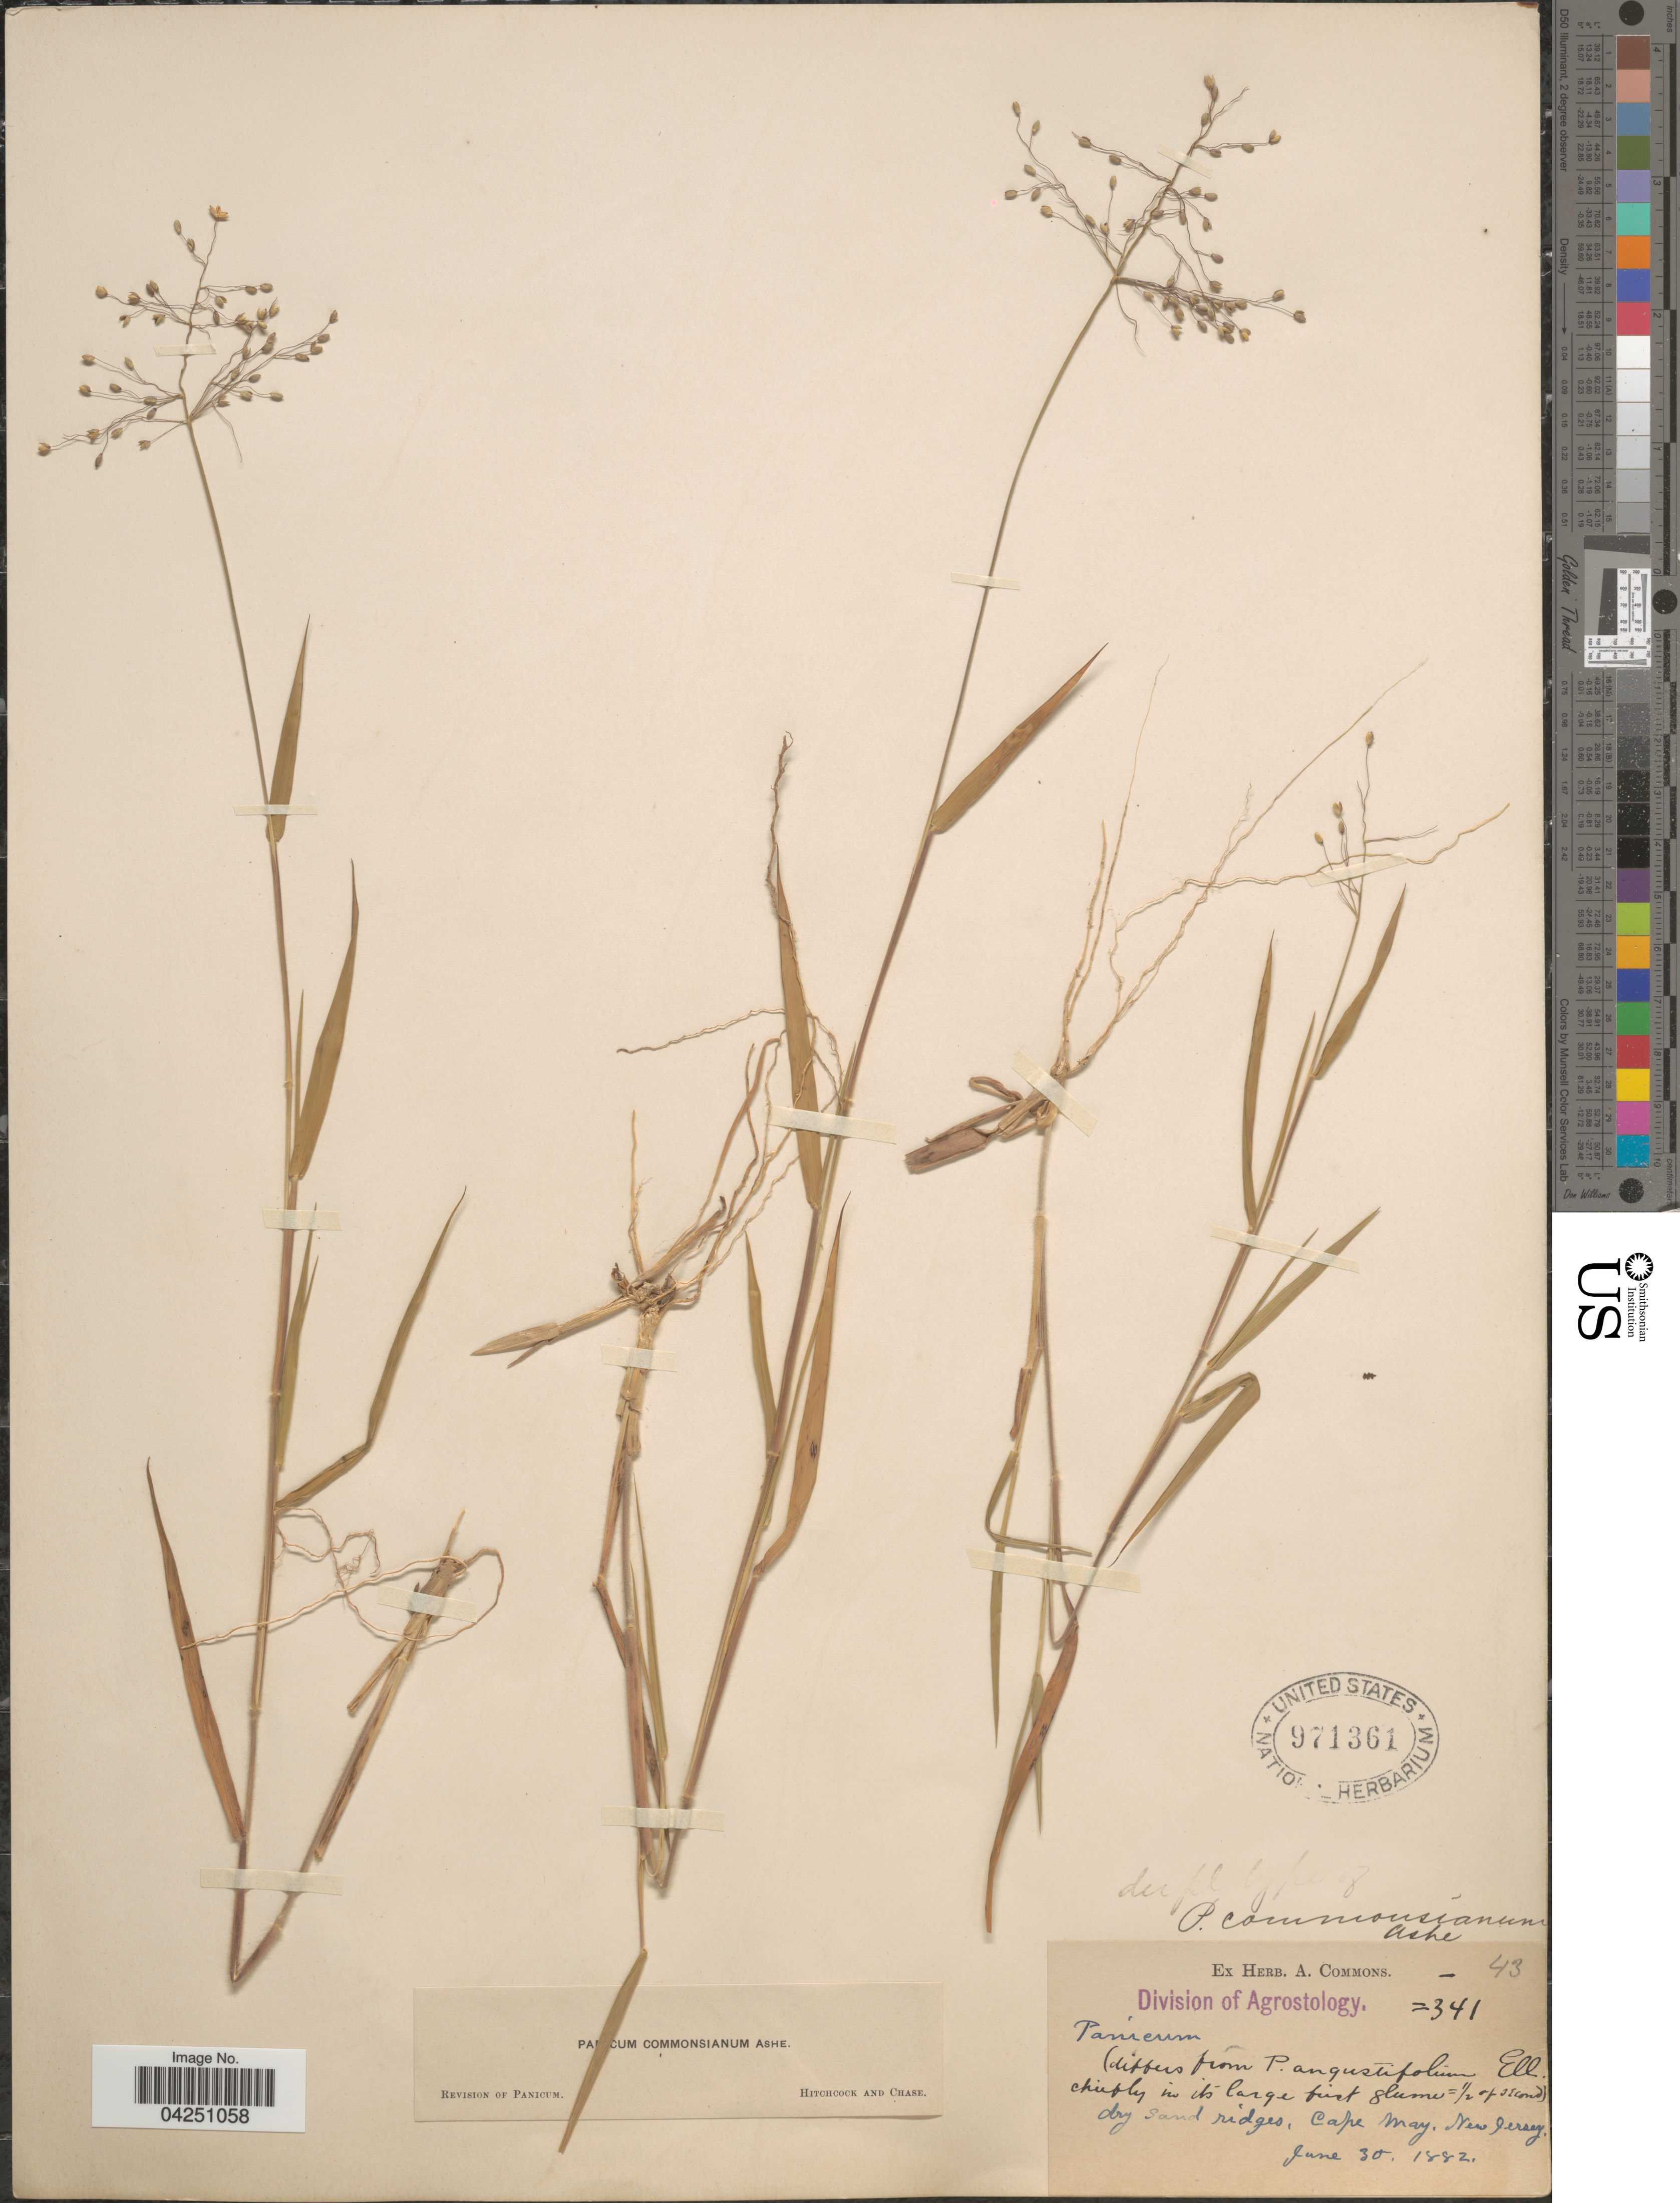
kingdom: Plantae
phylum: Tracheophyta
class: Liliopsida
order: Poales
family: Poaceae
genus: Dichanthelium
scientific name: Dichanthelium acuminatum var. acuminatum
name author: (Sw.) Gould & C.A. Clark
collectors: ex herb. A. Commons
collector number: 43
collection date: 1882-06-30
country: United States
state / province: New Jersey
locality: Cape May.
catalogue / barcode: US 971361